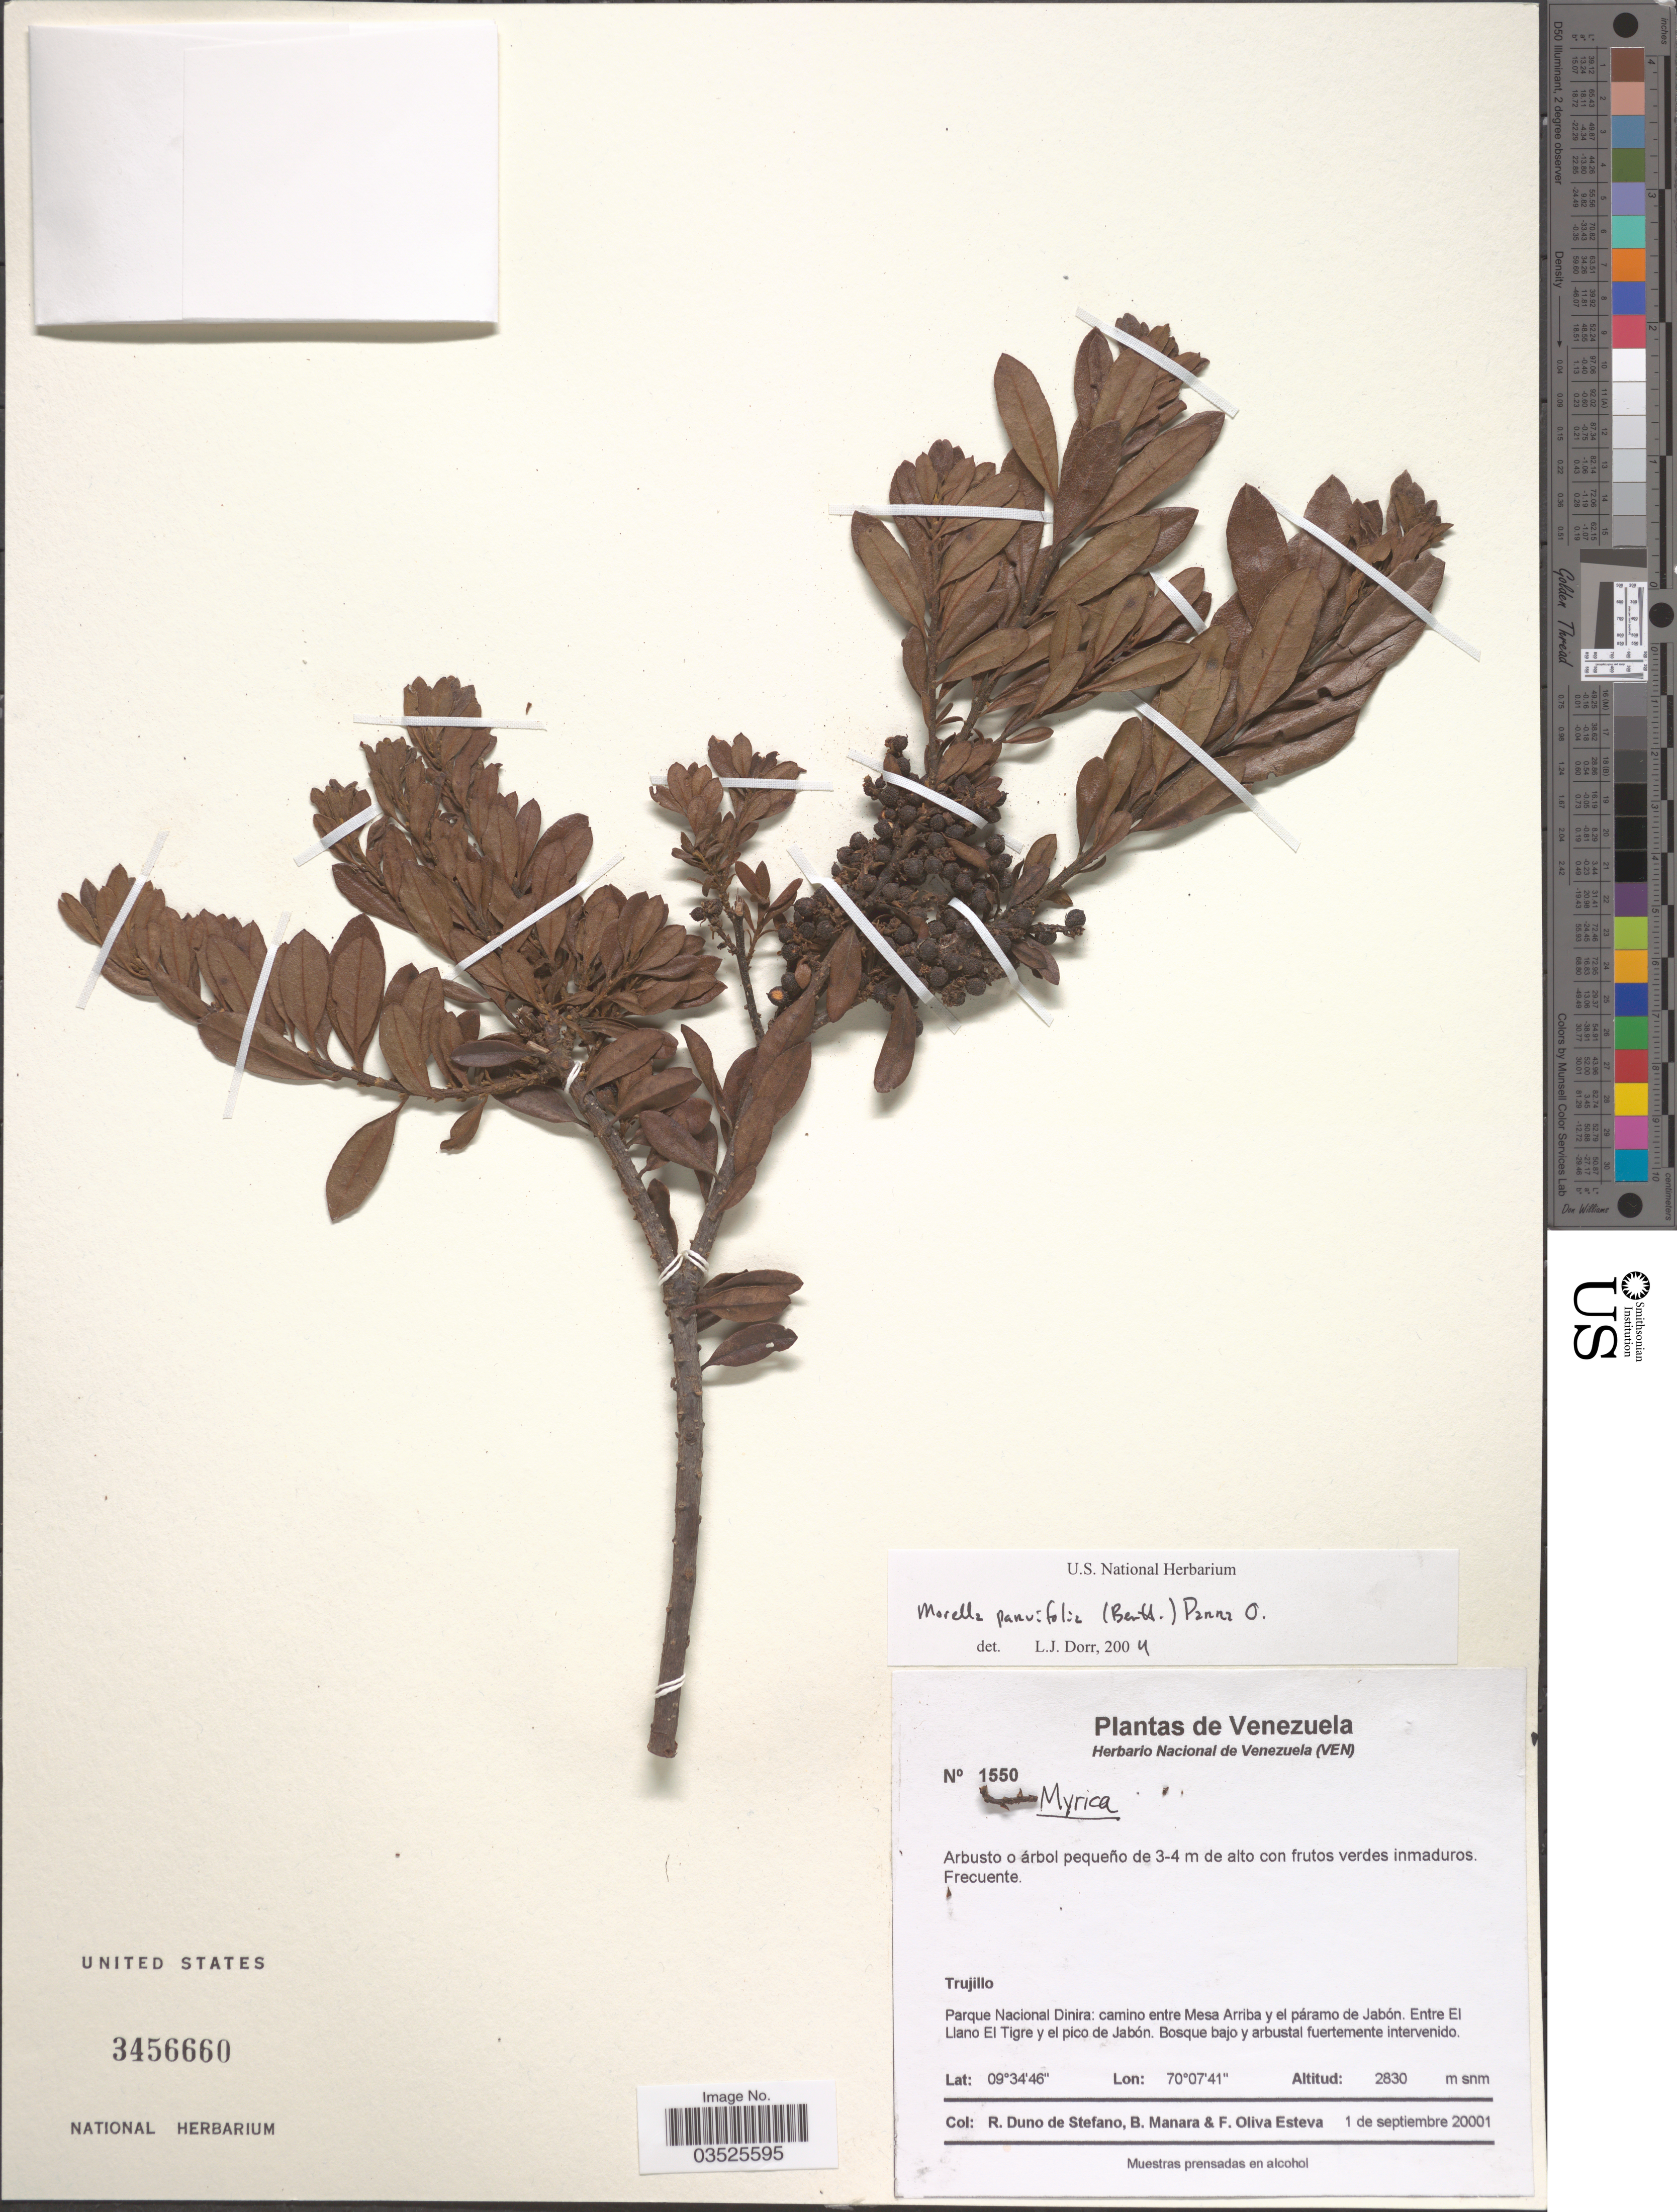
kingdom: Plantae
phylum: Tracheophyta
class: Magnoliopsida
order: Fagales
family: Myricaceae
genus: Myrica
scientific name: Myrica parvifolia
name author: Benth.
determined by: Dorr, L. J., (BOT), Smithsonian Institution - National Museum of Natural History (UNITED STATES)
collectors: R. Duno de Stefano, B. Manara & F. Oliva-Esteva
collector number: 1550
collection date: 2001-09-01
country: Venezuela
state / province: Trujillo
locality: Parque Nacional Dinira: camino entre Mesa Arriba y el páramo de Jabón. Entre El Llano El Tigre y el pico de Jabón.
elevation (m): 2830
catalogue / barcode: US 3456660